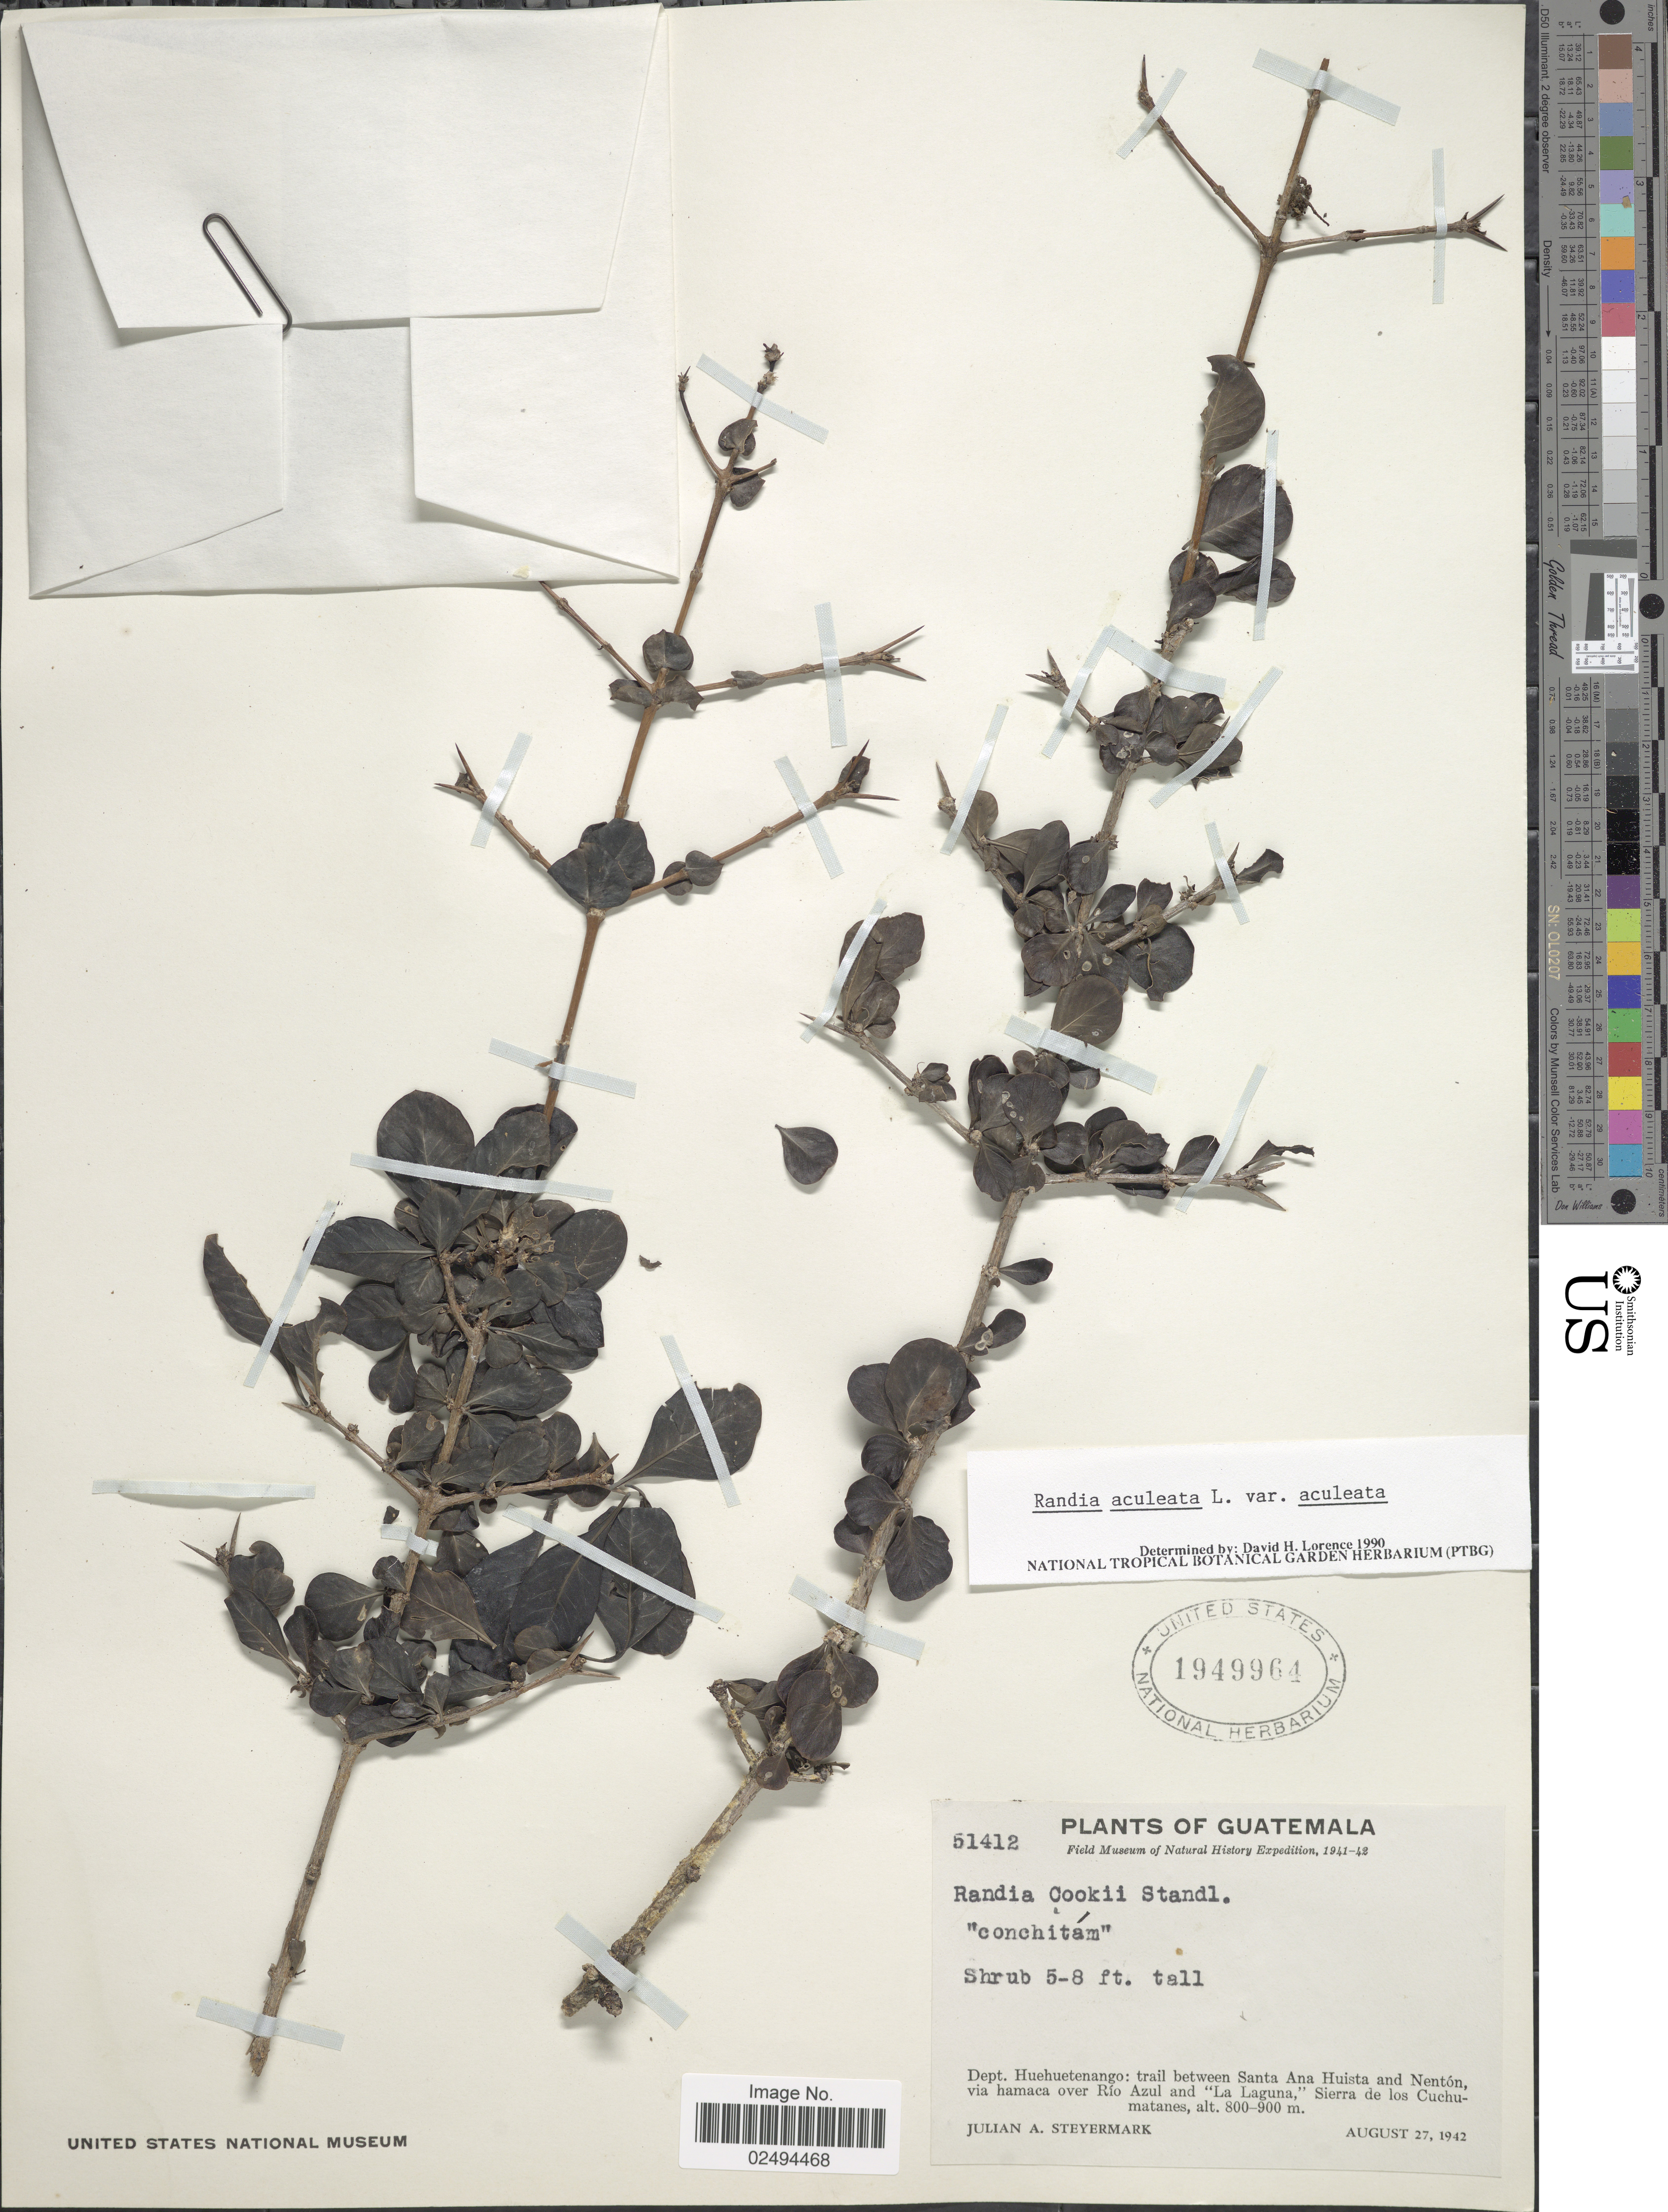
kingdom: Plantae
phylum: Tracheophyta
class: Magnoliopsida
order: Gentianales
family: Rubiaceae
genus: Randia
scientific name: Randia aculeata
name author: L.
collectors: J. Steyermark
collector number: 51412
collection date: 1942-08-27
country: Guatemala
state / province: Huehuetenango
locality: Dept. Huehuetenango: trail between Santa Ana Huista and Nenton, via hamaca over Rio Azul and "La Laguna, " Sierra de los Cuchumatanes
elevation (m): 800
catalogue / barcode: US 1949964